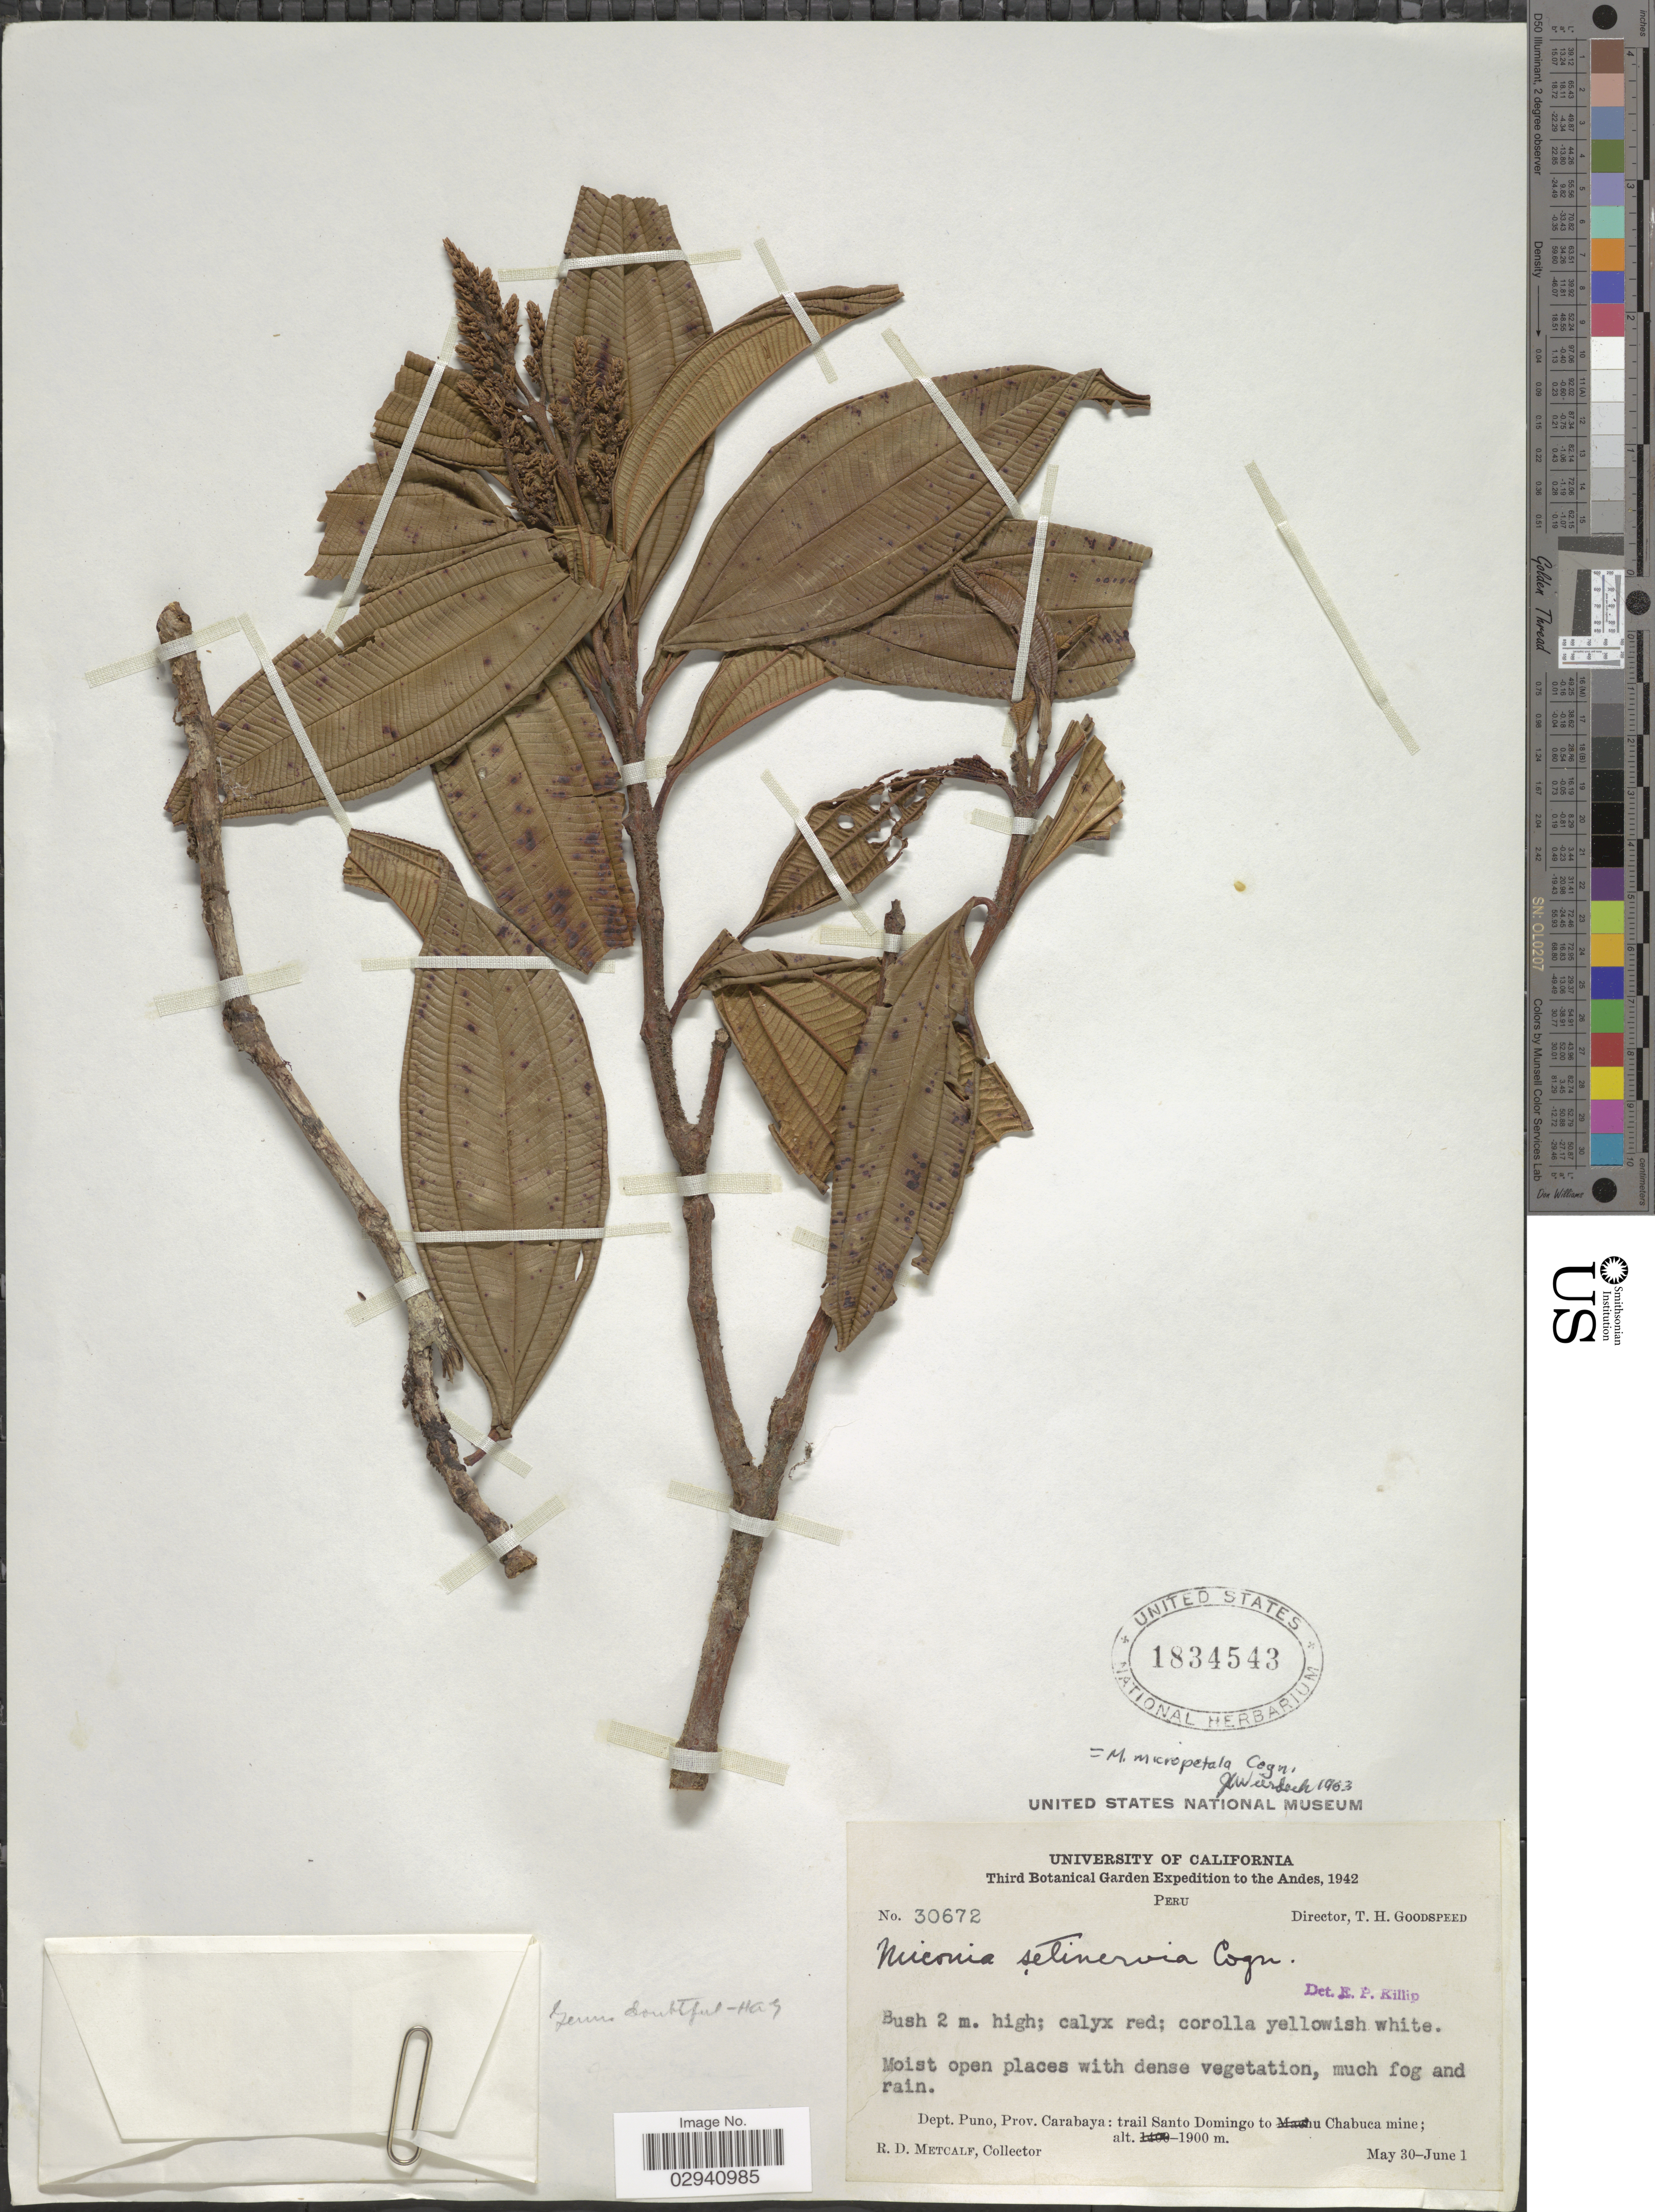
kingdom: Plantae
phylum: Tracheophyta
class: Magnoliopsida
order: Myrtales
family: Melastomataceae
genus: Miconia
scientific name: Miconia micropetala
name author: Cogn. in A. DC.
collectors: R. D. Metcalf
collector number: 30672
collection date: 1942-05-30/1942-06-01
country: Peru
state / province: Puno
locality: Andes. Dept. Puno, Prov. Carabaya: trail Santo Domingo to Chabuca mine.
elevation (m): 1900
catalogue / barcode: US 1834543